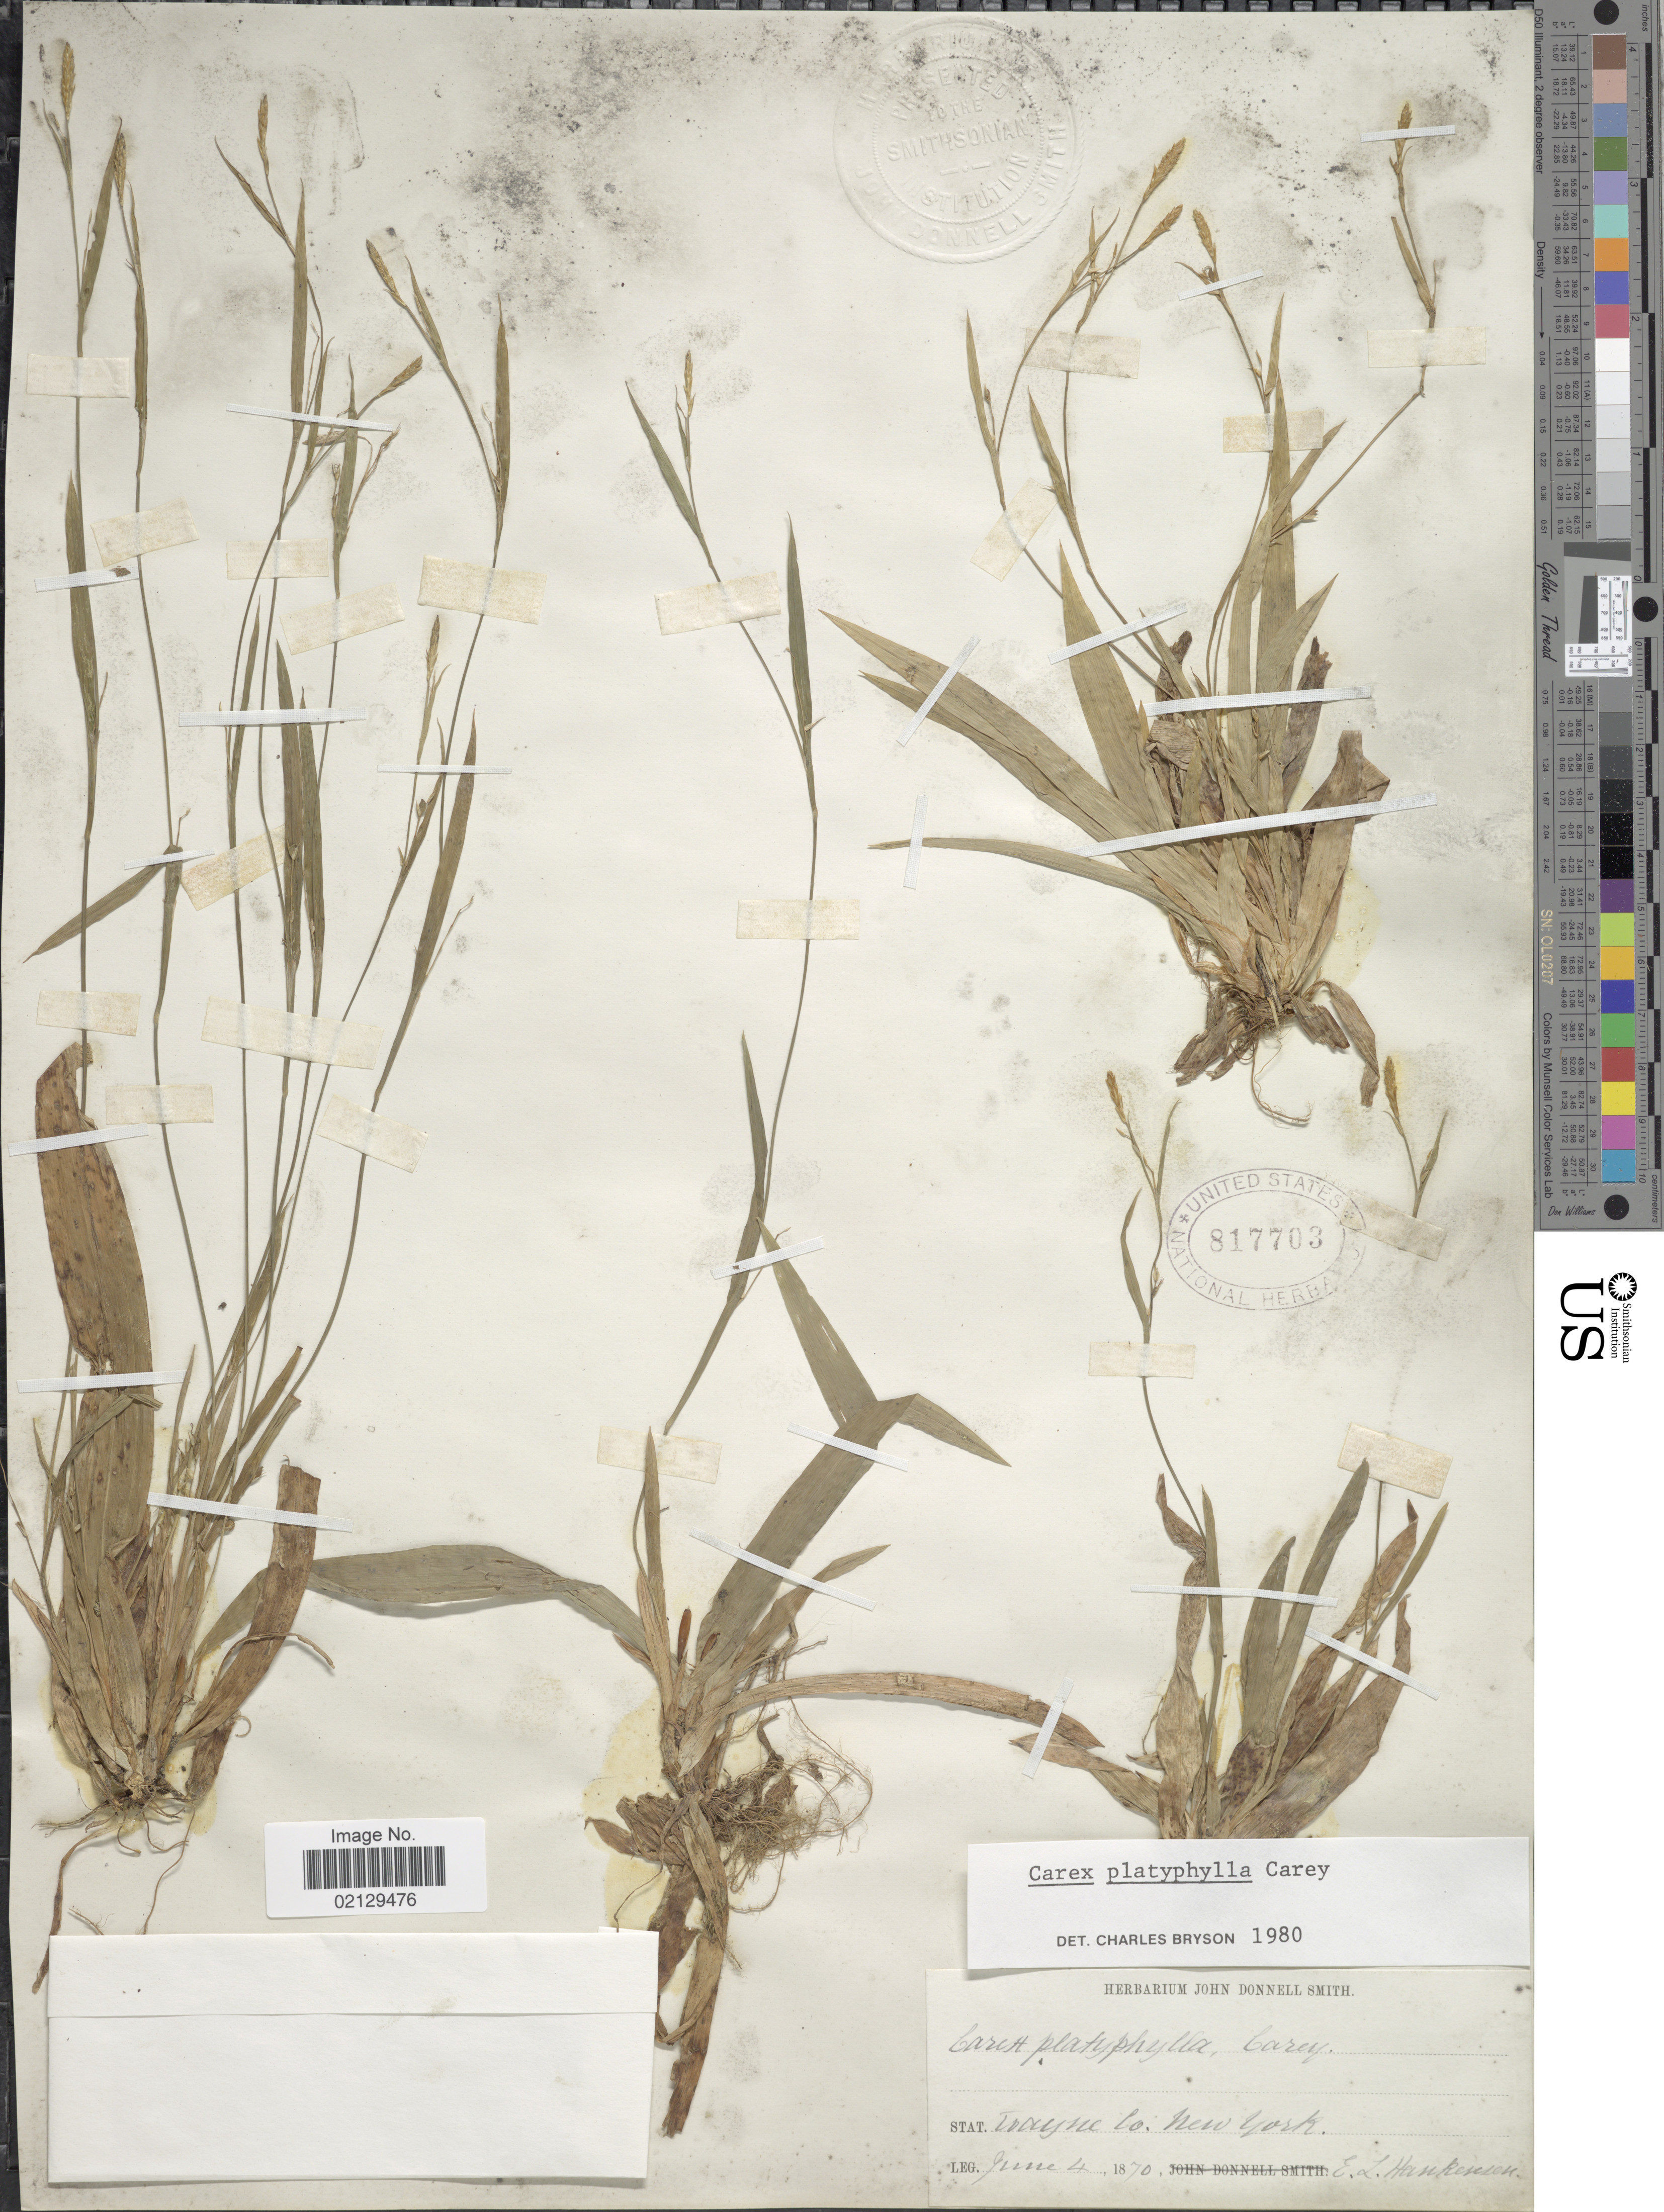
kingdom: Plantae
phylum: Tracheophyta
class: Liliopsida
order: Poales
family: Cyperaceae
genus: Carex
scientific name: Carex platyphylla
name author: J. Carey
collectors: E. Hankenson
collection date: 1870-06-04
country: United States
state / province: New York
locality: Wayne Co.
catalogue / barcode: US 817703